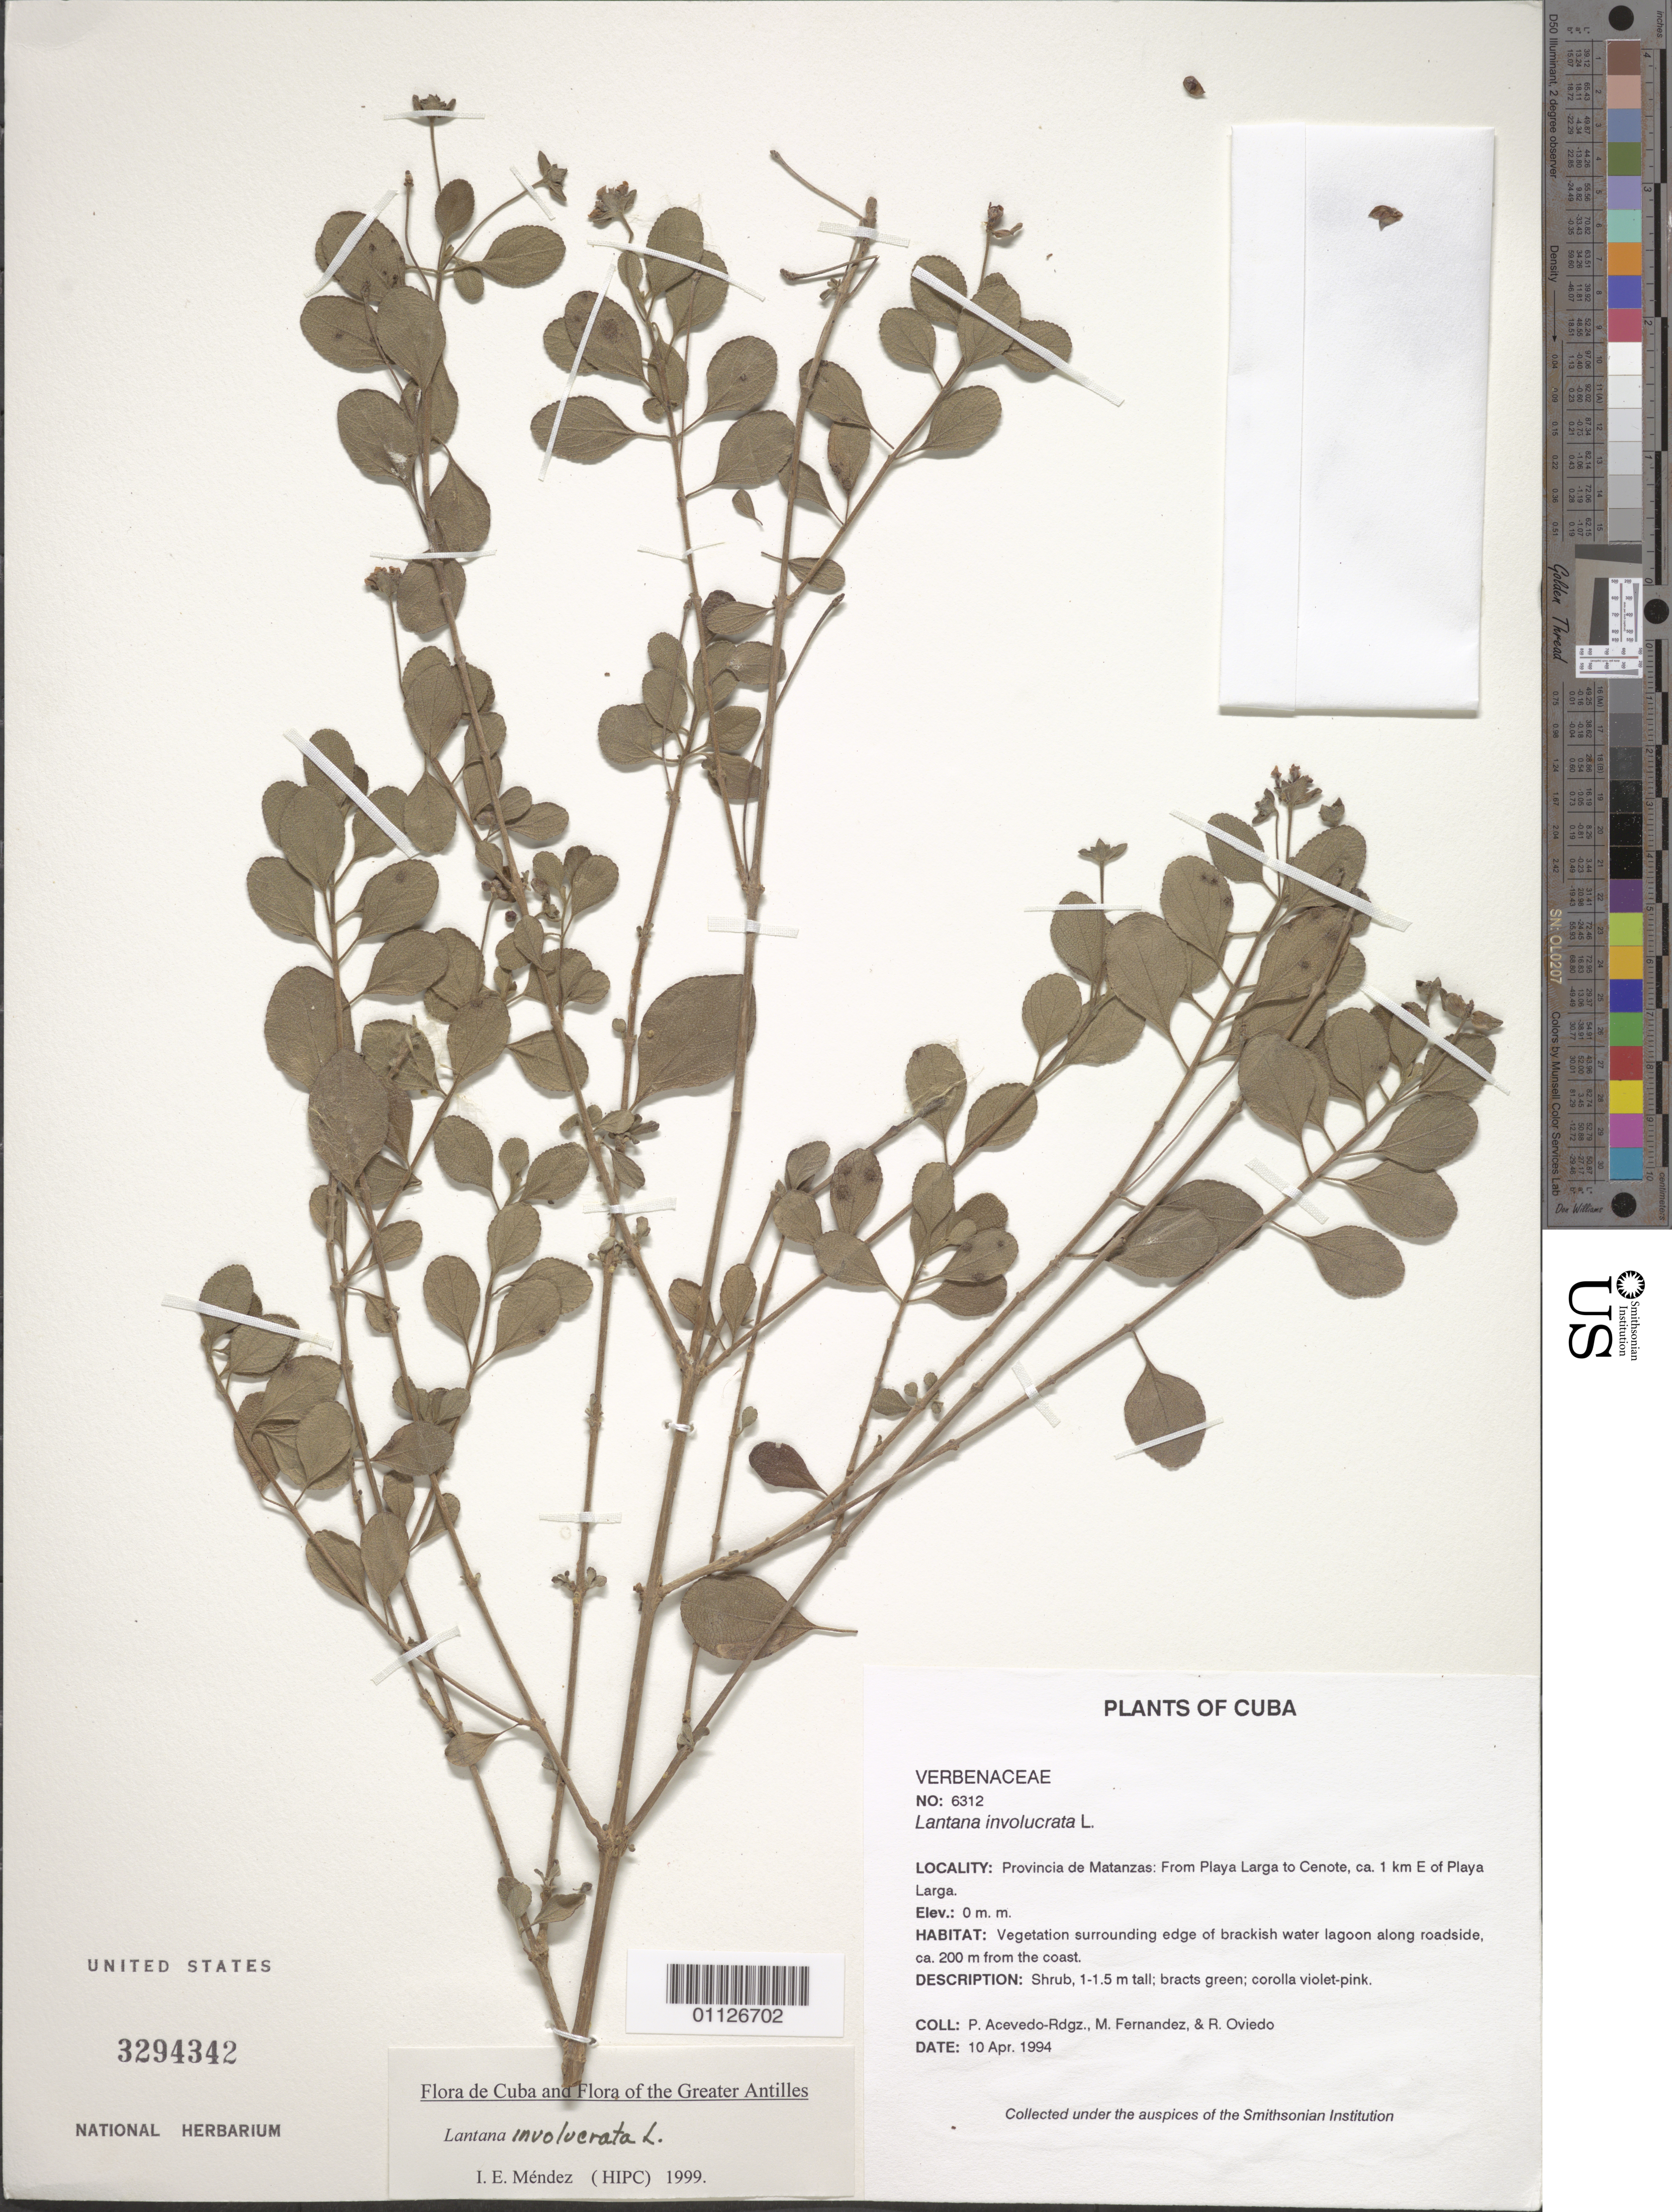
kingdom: Plantae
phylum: Tracheophyta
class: Magnoliopsida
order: Lamiales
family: Verbenaceae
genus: Lantana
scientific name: Lantana involucrata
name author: L.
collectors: P. Acevedo-Rodr.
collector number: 6312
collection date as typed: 10 Apr 1994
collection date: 1994-04-10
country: Cuba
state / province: Matanzas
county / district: Municipio de Ciénaga de Zapata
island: Cuba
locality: From Playa Larga to Cenote, ca 1 km E of Playa Larga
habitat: vegetation surrounding edge of brackish water lagoon along roadside, ca. 200 m from the coast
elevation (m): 0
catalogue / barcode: US 3294342